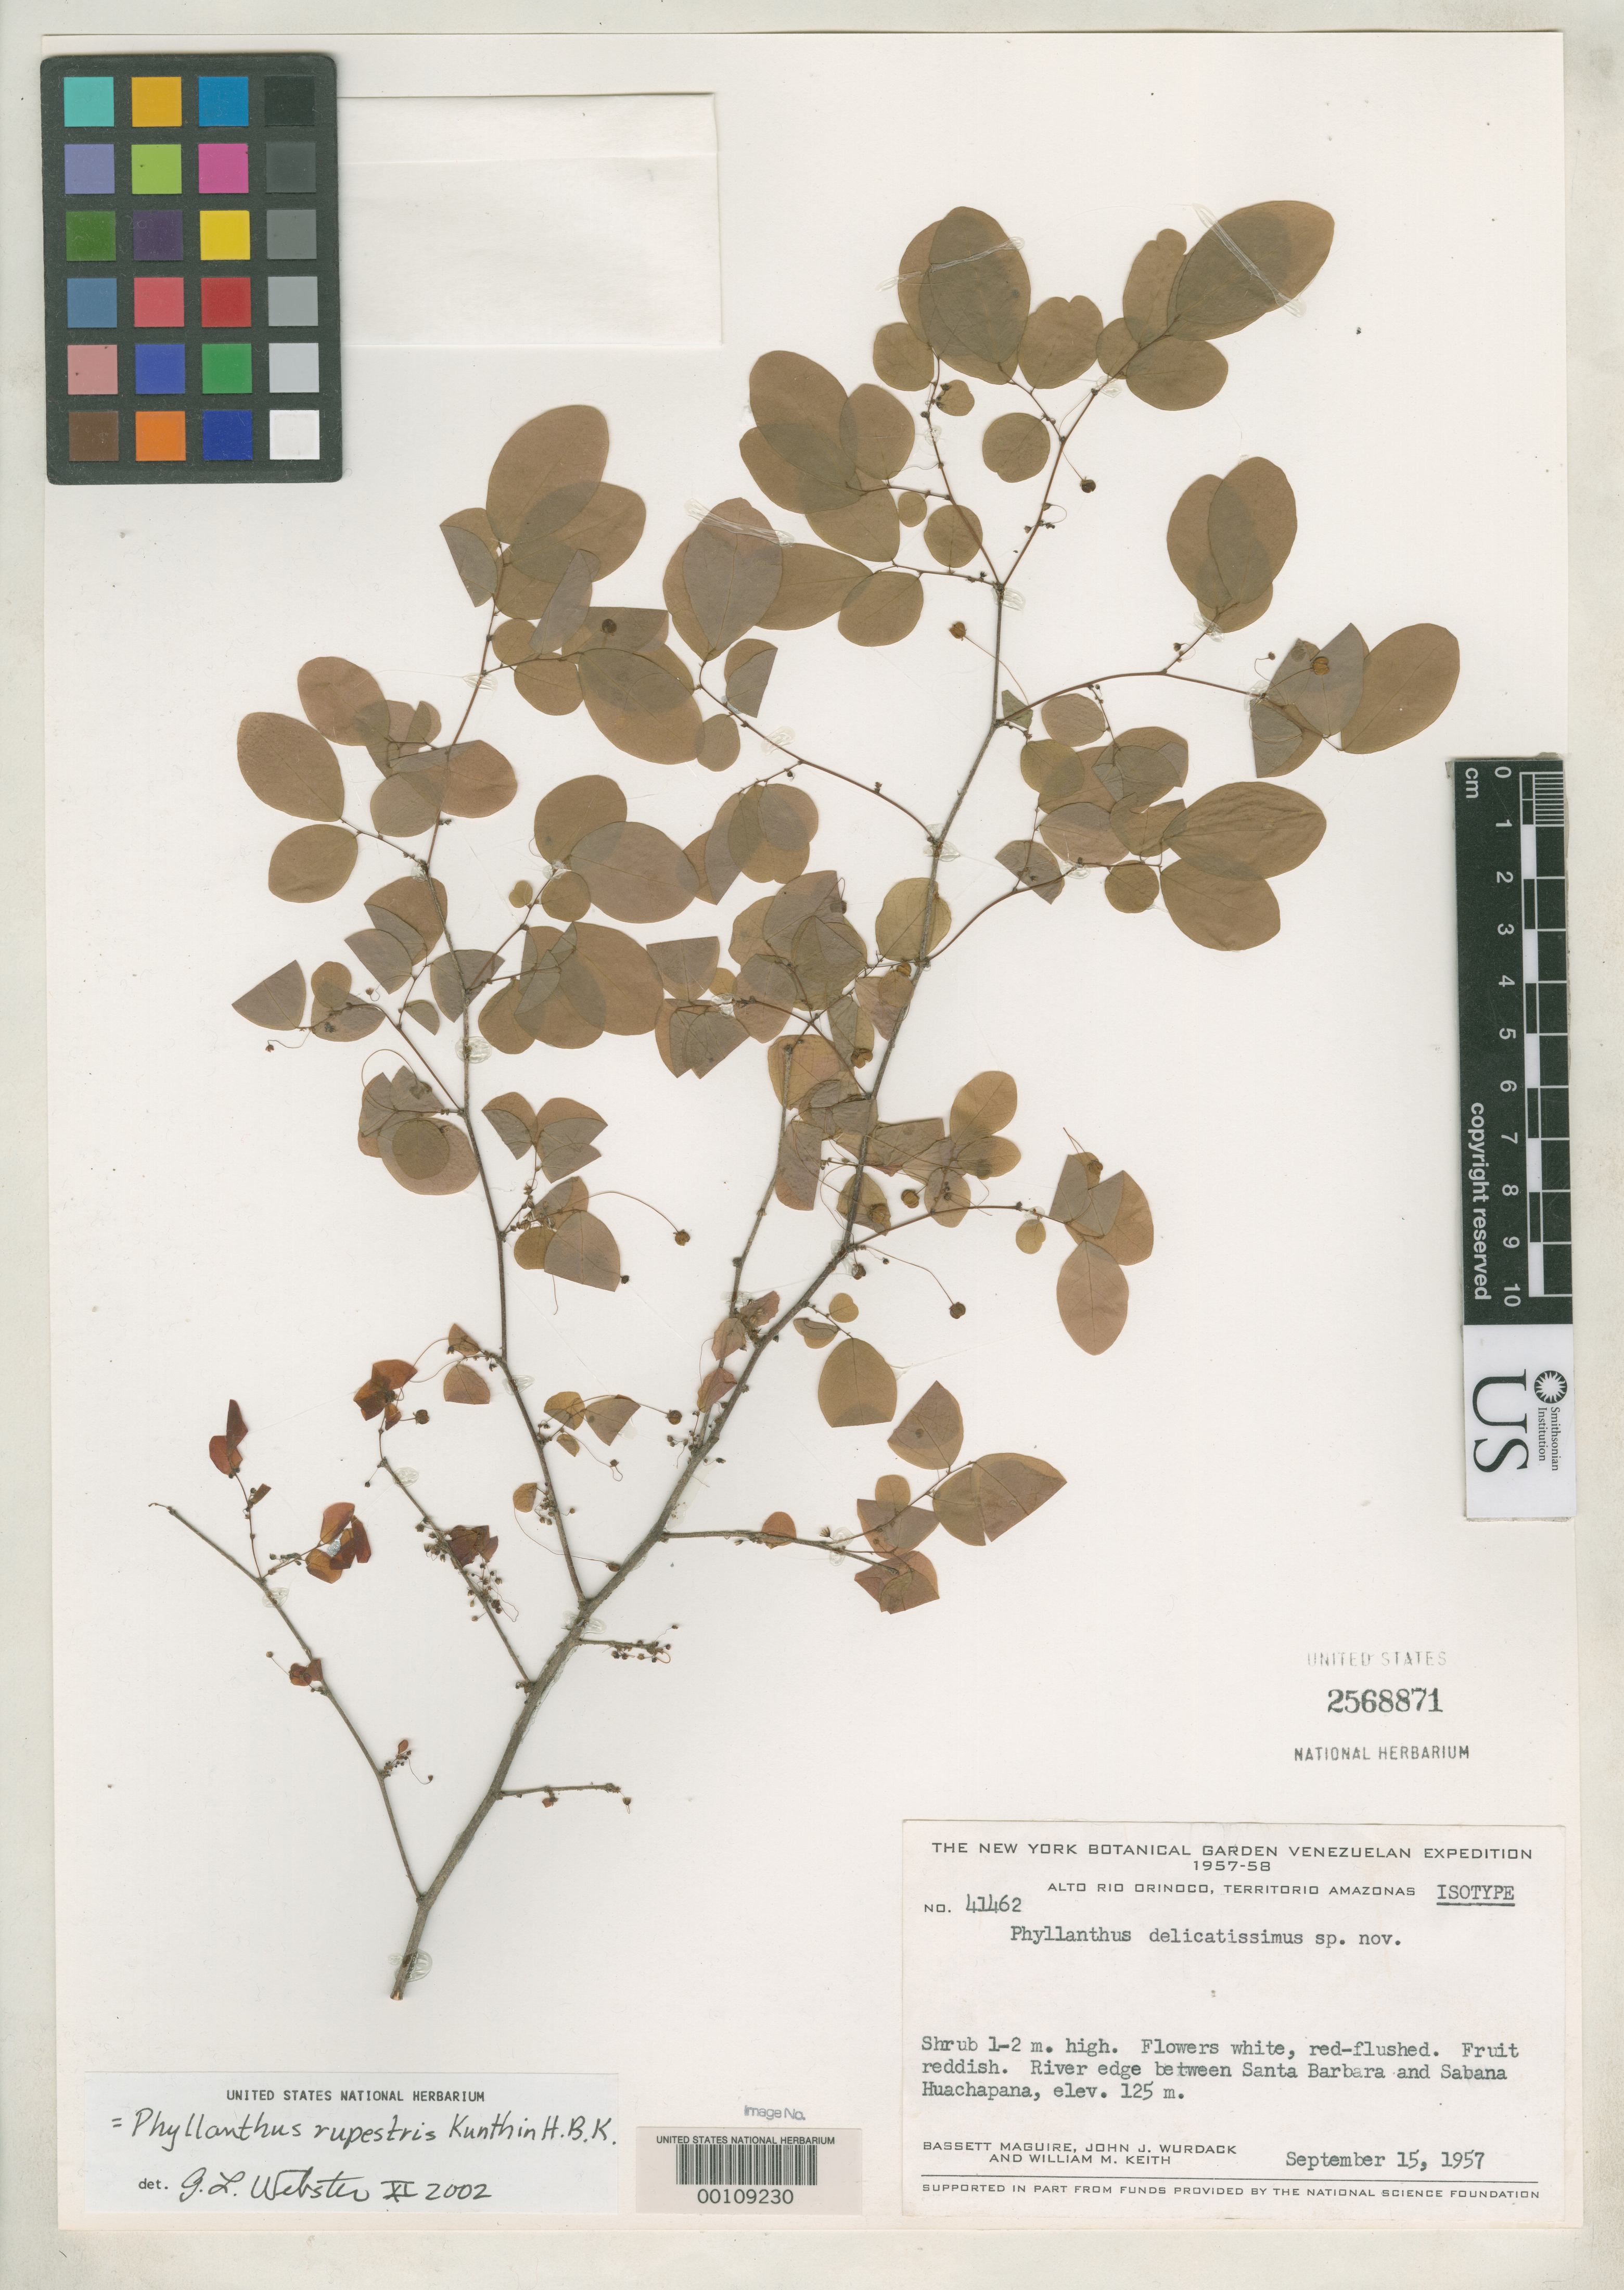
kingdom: Plantae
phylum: Tracheophyta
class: Magnoliopsida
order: Malpighiales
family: Phyllanthaceae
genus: Phyllanthus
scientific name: Phyllanthus delicatissimus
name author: Jabl.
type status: Isotype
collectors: B. Maguire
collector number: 41462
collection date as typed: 15 Sep 1957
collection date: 1957-09-15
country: Venezuela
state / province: Amazonas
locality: Rio Orinoco between Santa Barbara and Sabana Huachapana.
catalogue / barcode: US 2568871